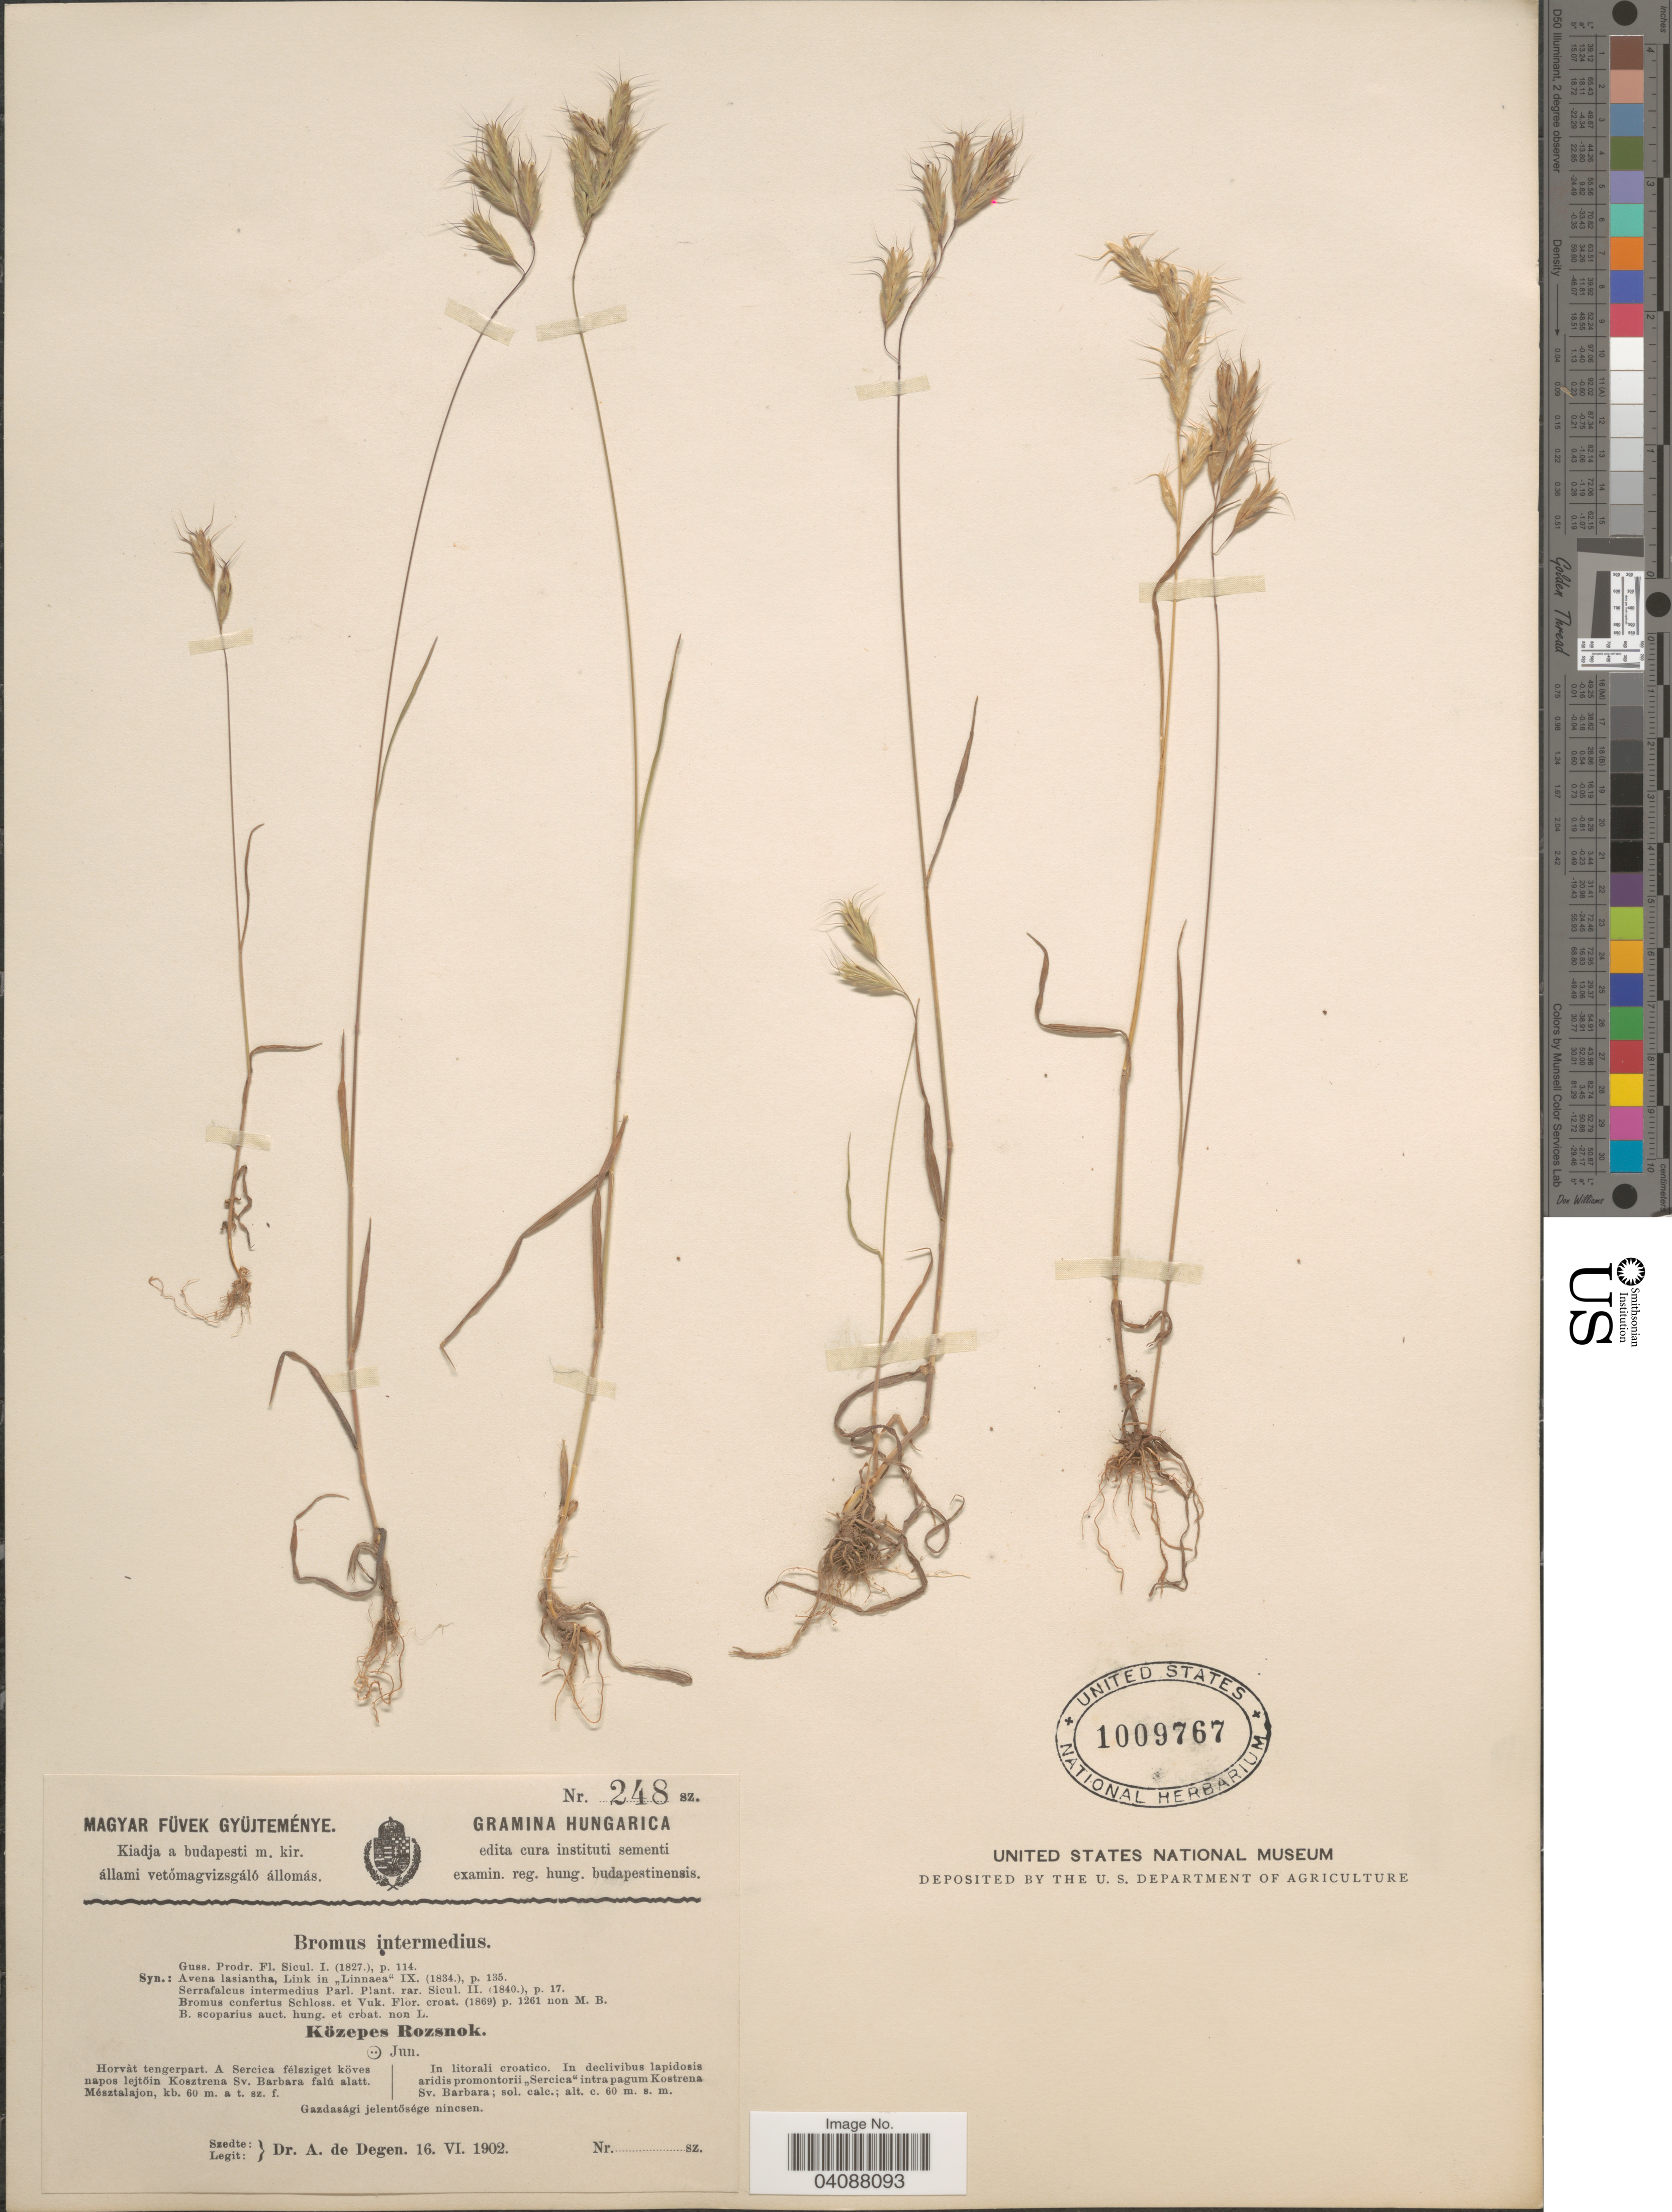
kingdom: Plantae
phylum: Tracheophyta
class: Liliopsida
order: Poales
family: Poaceae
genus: Bromus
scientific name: Bromus intermedius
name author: Gussone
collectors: A. Degen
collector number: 248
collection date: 1902-06-16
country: Croatia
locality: In litorali croatico. In declivibus lapidosis aridis promontorii "Sercica" intra pagum Kostrena Sv. Barbara.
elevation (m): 60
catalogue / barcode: US 1009767